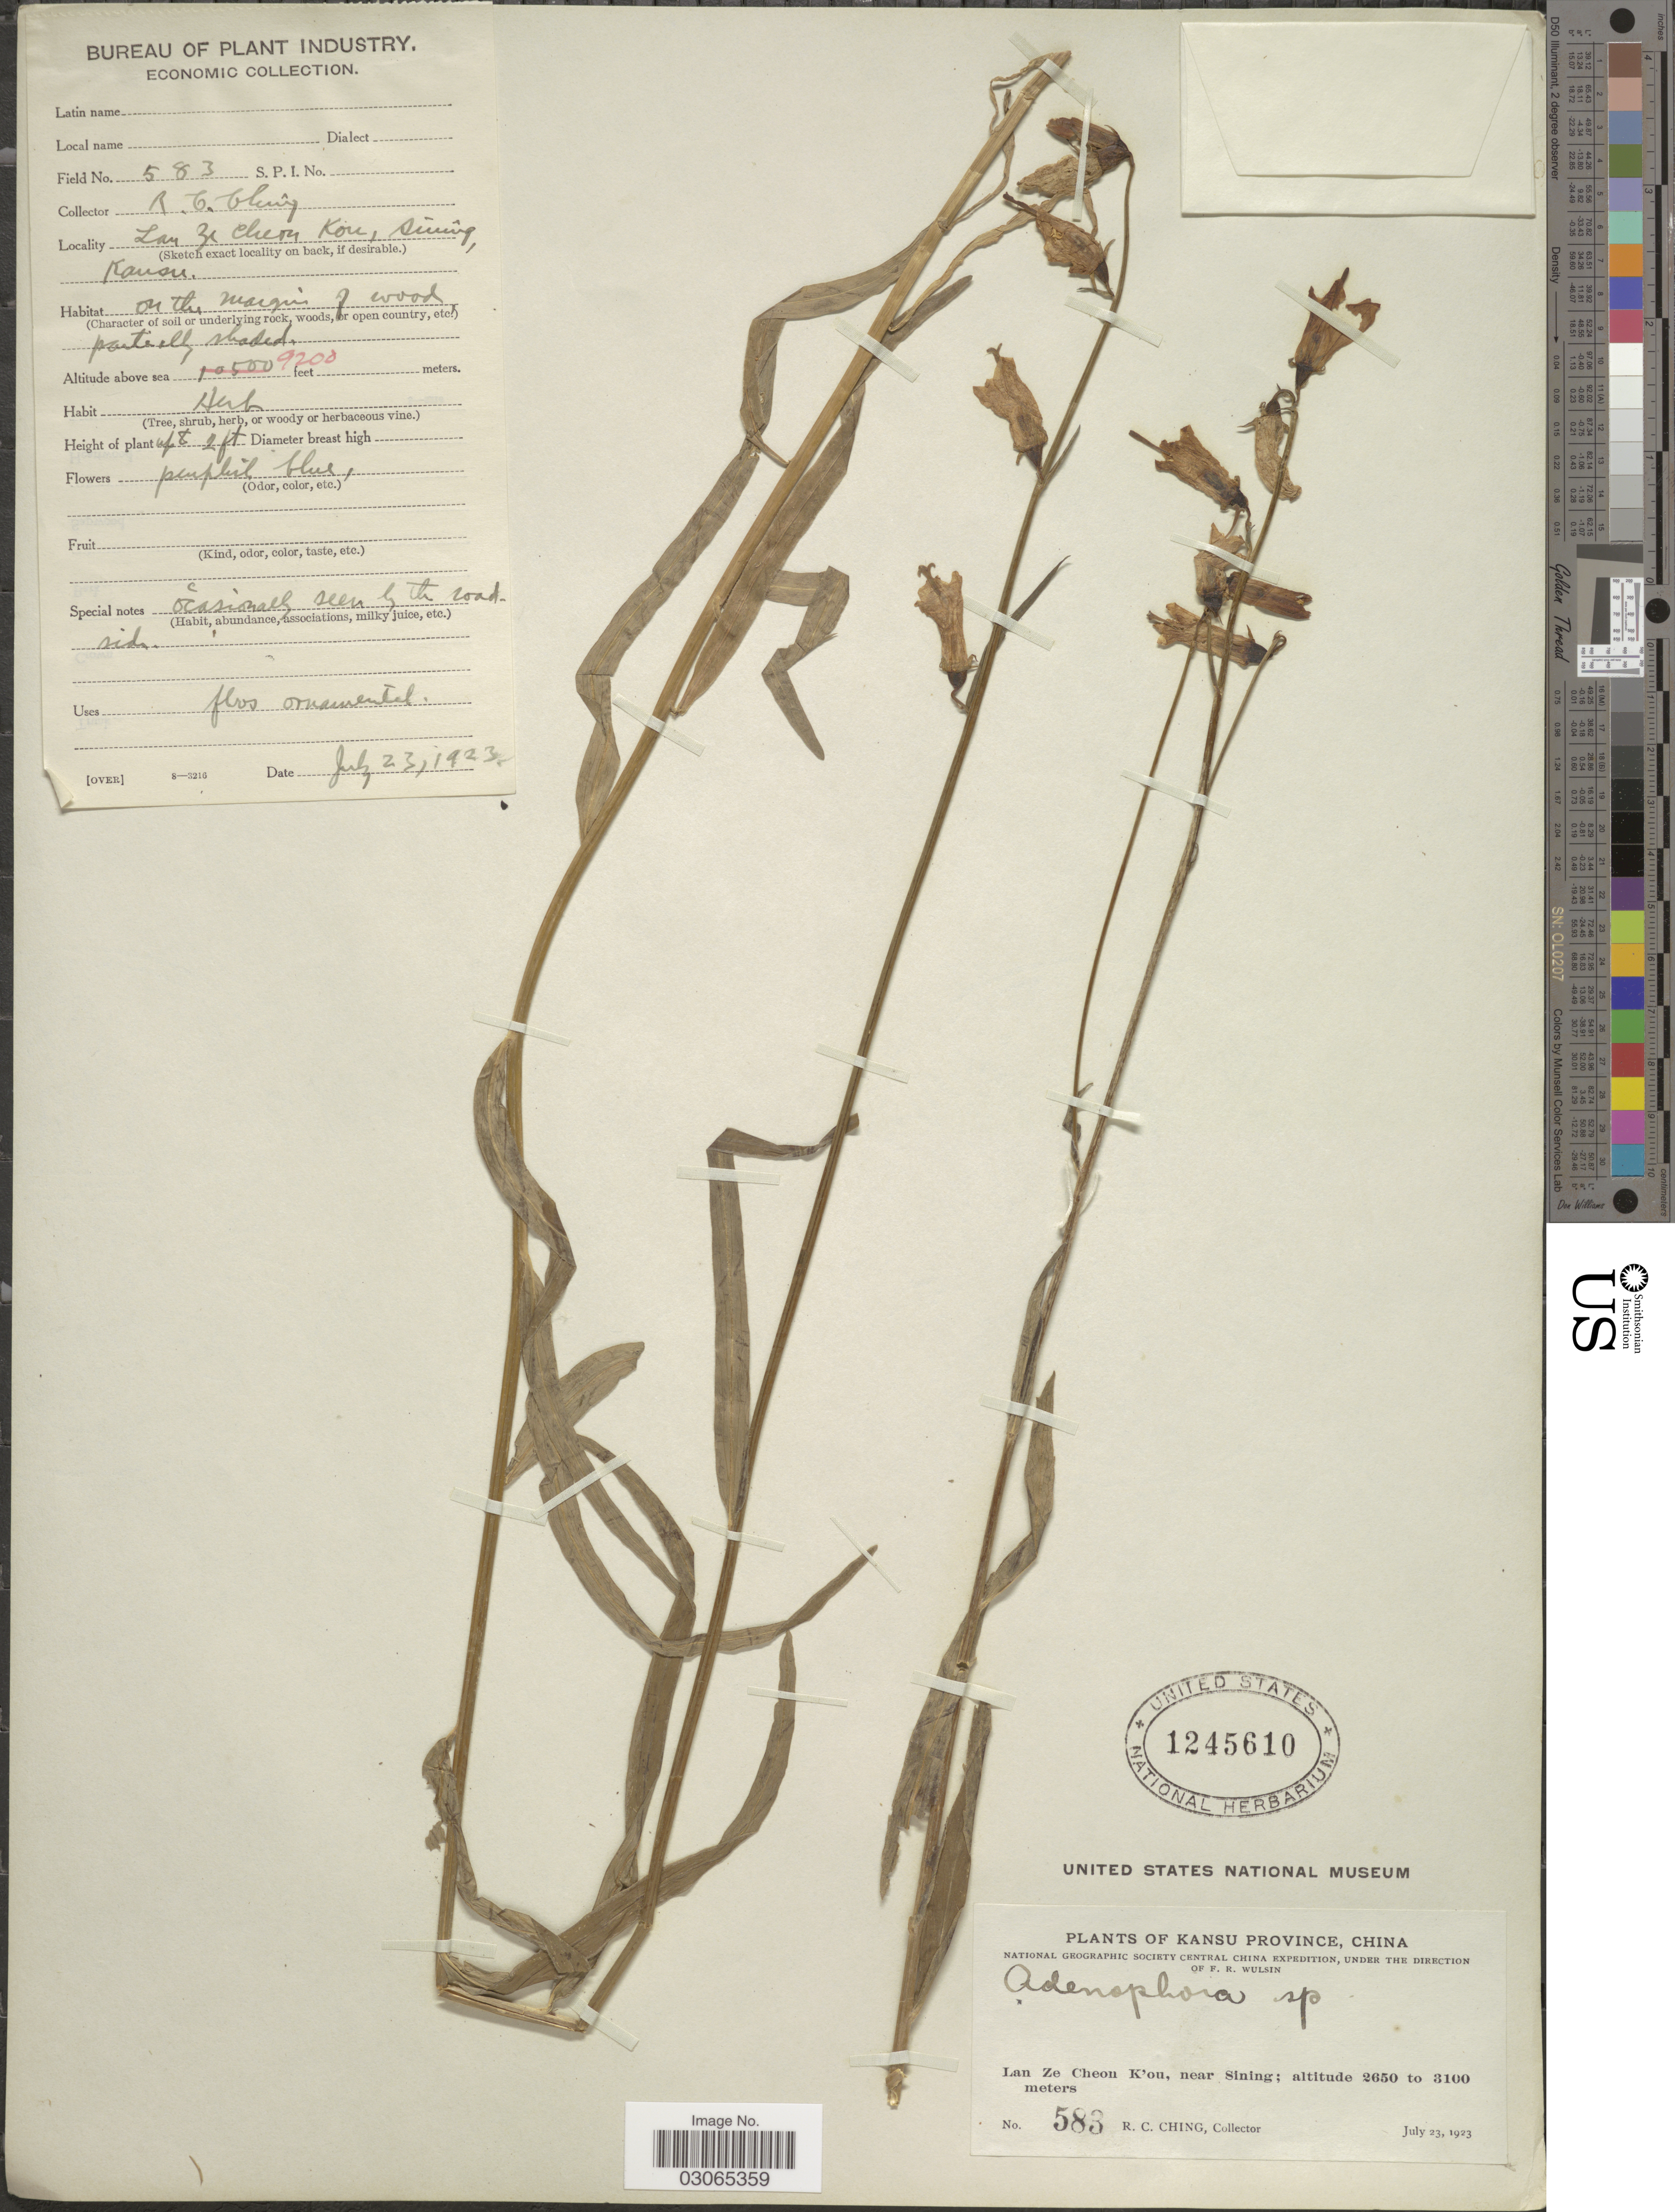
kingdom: Plantae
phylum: Tracheophyta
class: Magnoliopsida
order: Asterales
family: Campanulaceae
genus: Adenophora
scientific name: Adenophora sp.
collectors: R. C. Ching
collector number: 583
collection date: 1923-07-23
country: China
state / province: Gansu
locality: Kansu Province. Lan Ze Cheou K'ou, near Sining.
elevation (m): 2804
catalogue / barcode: US 1245610